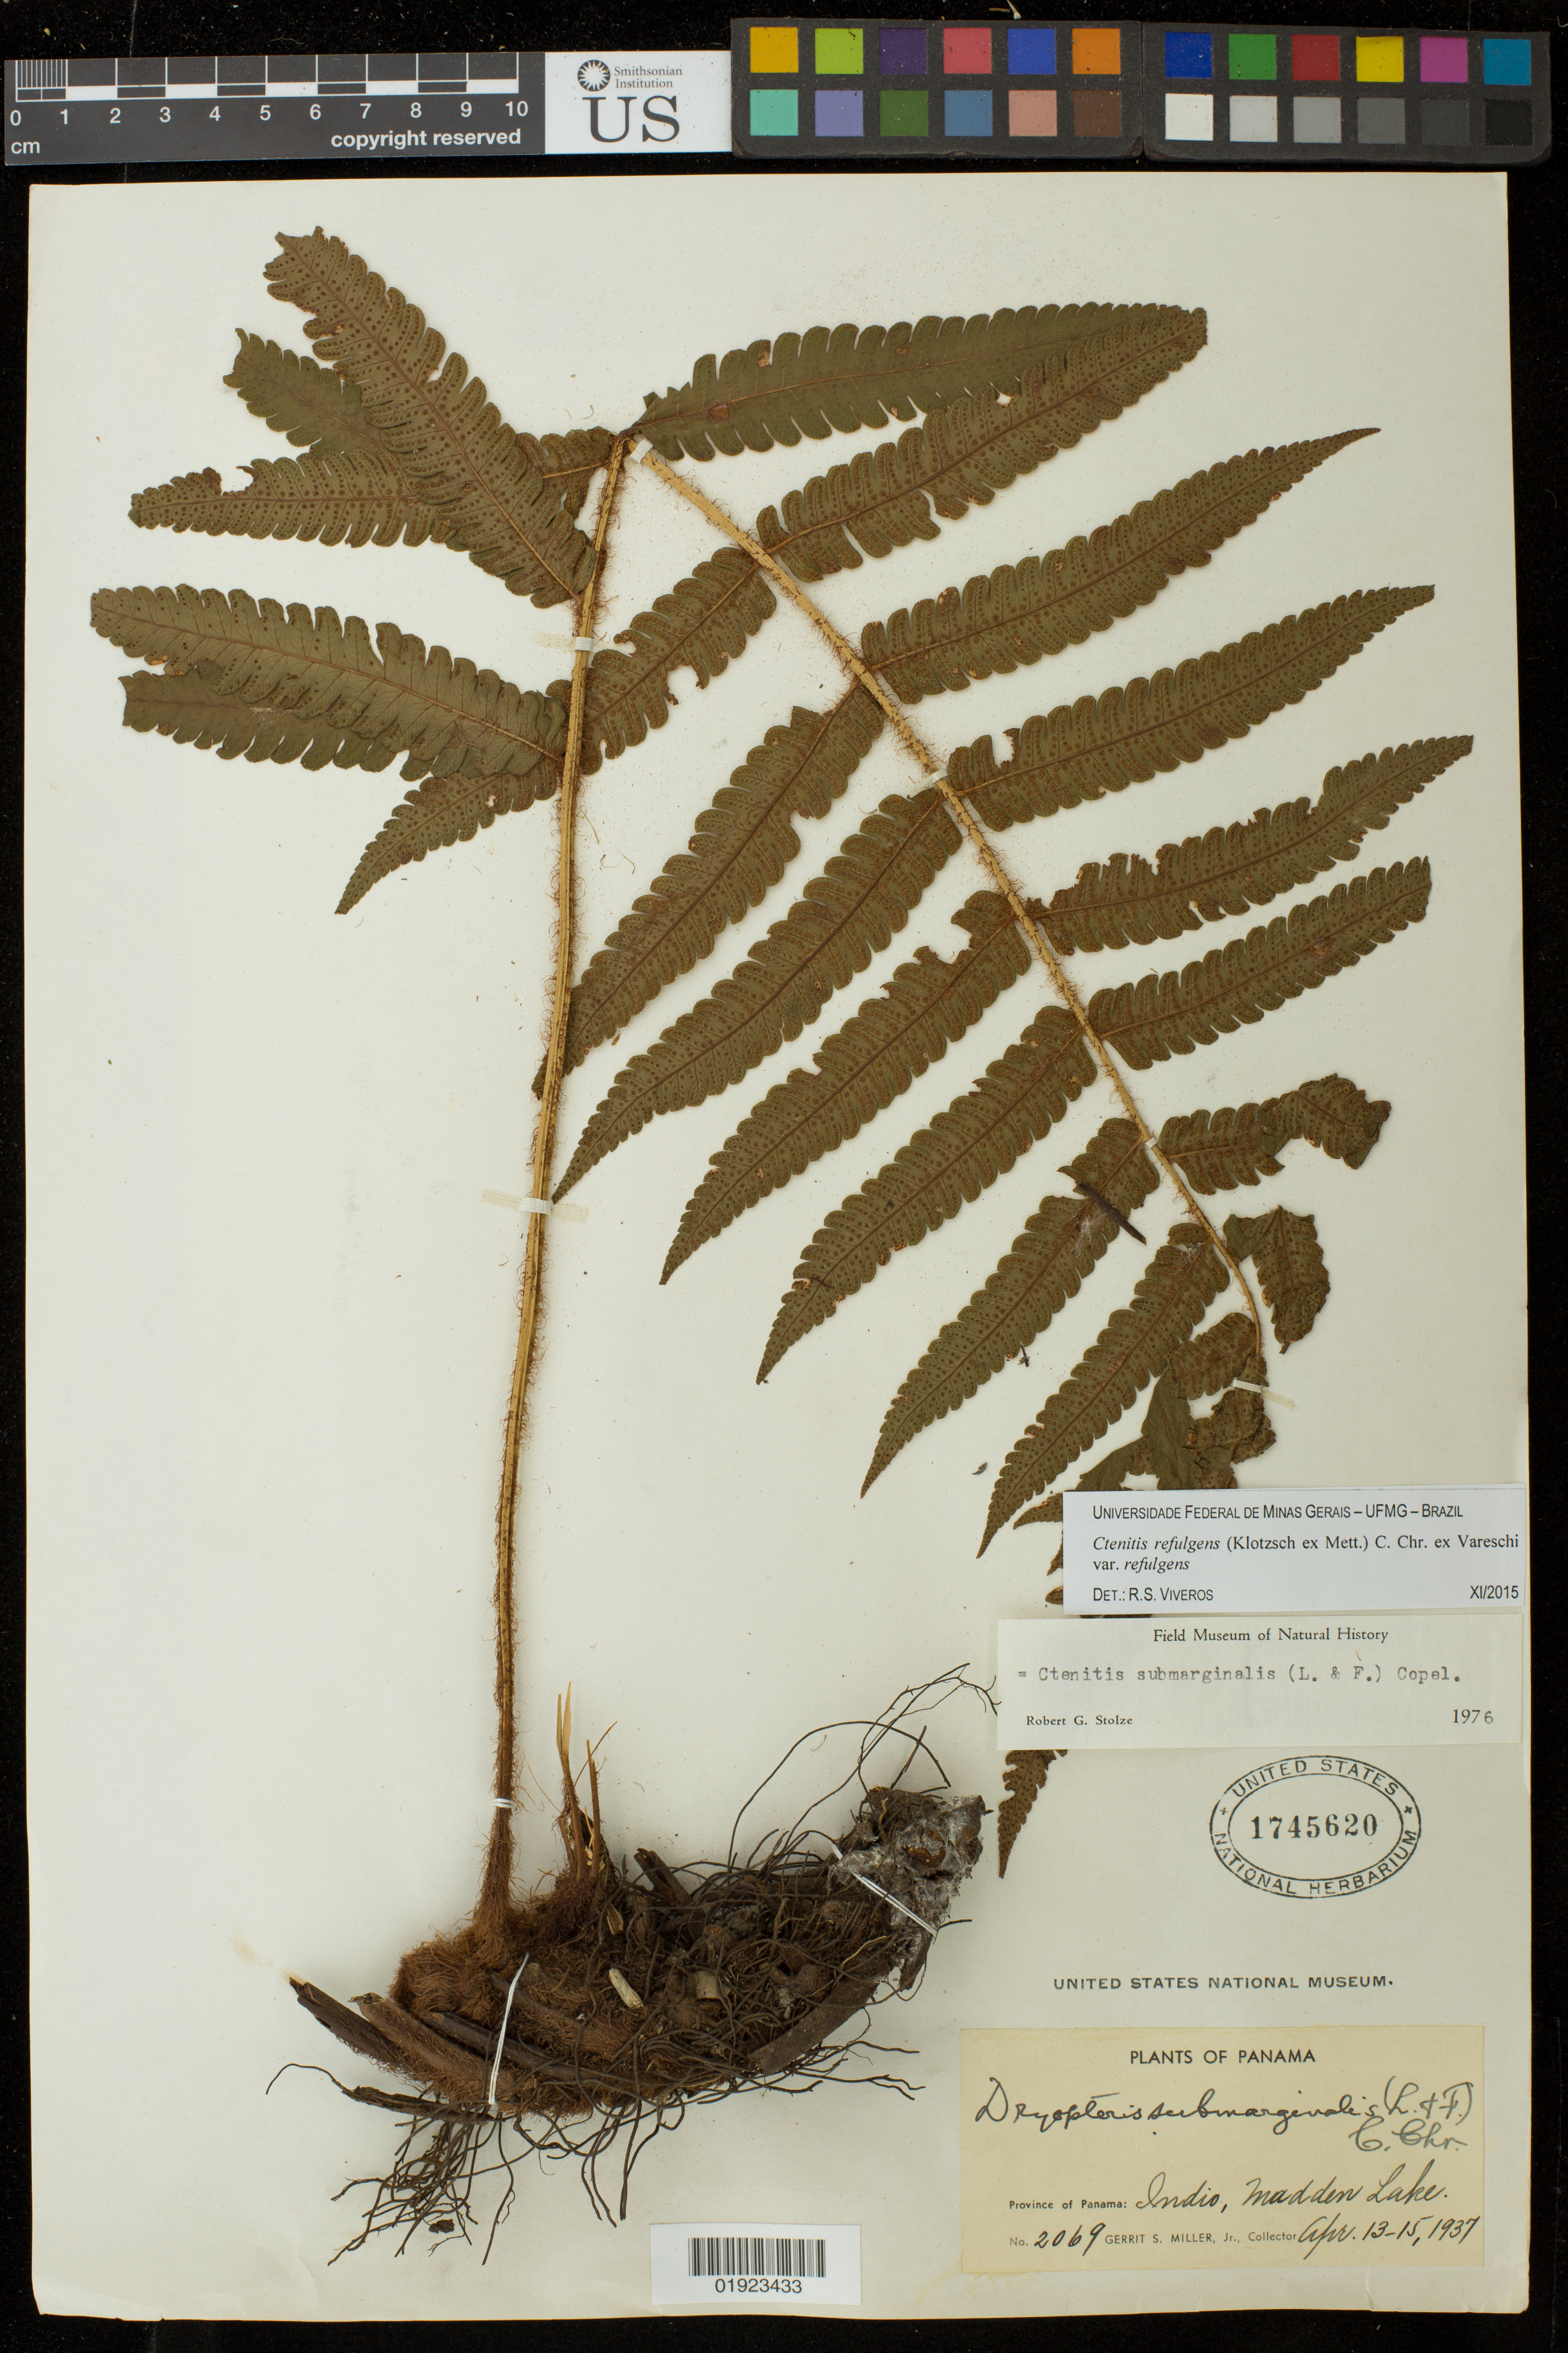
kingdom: Plantae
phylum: Tracheophyta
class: Polypodiopsida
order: Polypodiales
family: Dryopteridaceae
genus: Ctenitis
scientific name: Ctenitis refulgens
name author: (Mett.) Vareschi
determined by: Viveros, R. S.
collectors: G. S. Miller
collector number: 2069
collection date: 1937-04-13/1937-04-15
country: Panama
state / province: Panamá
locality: Indio, Madden Lake.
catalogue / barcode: US 1745620